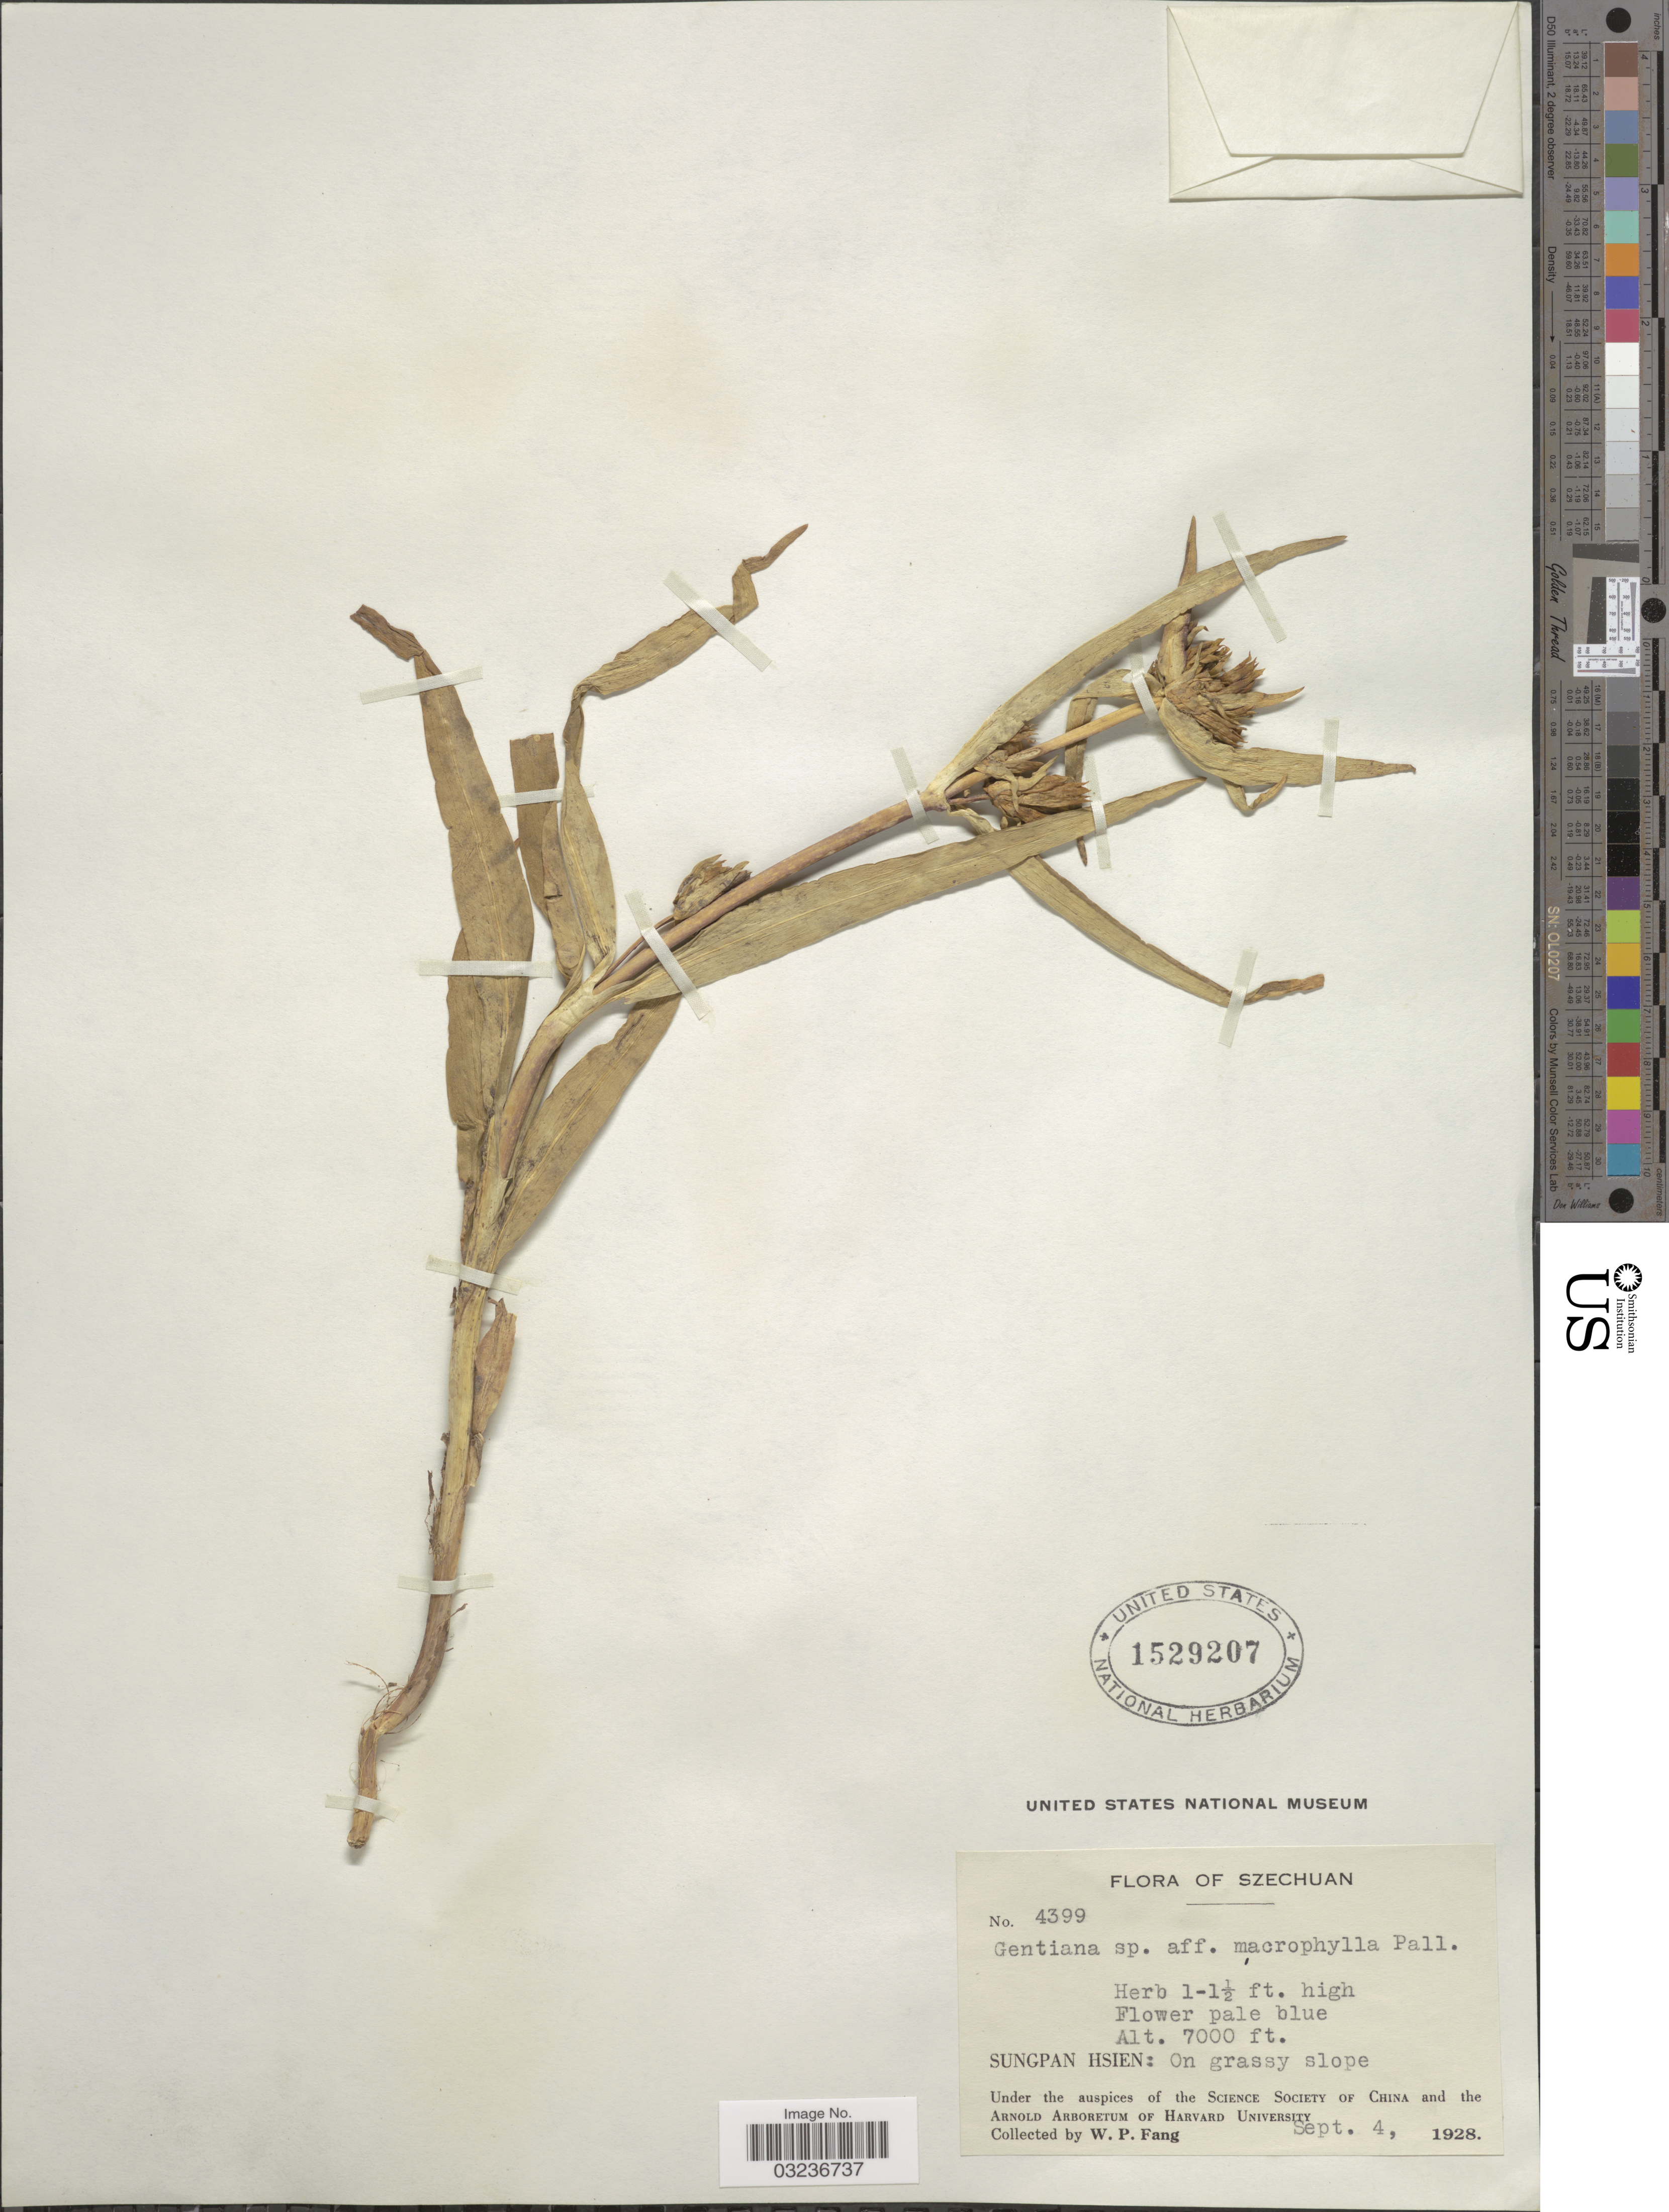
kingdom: Plantae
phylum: Tracheophyta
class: Magnoliopsida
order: Gentianales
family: Gentianaceae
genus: Gentiana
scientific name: Gentiana macrophylla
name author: Pall.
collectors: W. P. Fang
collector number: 4399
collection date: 1928-09-04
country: China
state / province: Sichuan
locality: Szechuan, Sungpan Hsien: On grassy slope.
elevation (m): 2134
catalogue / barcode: US 1529207